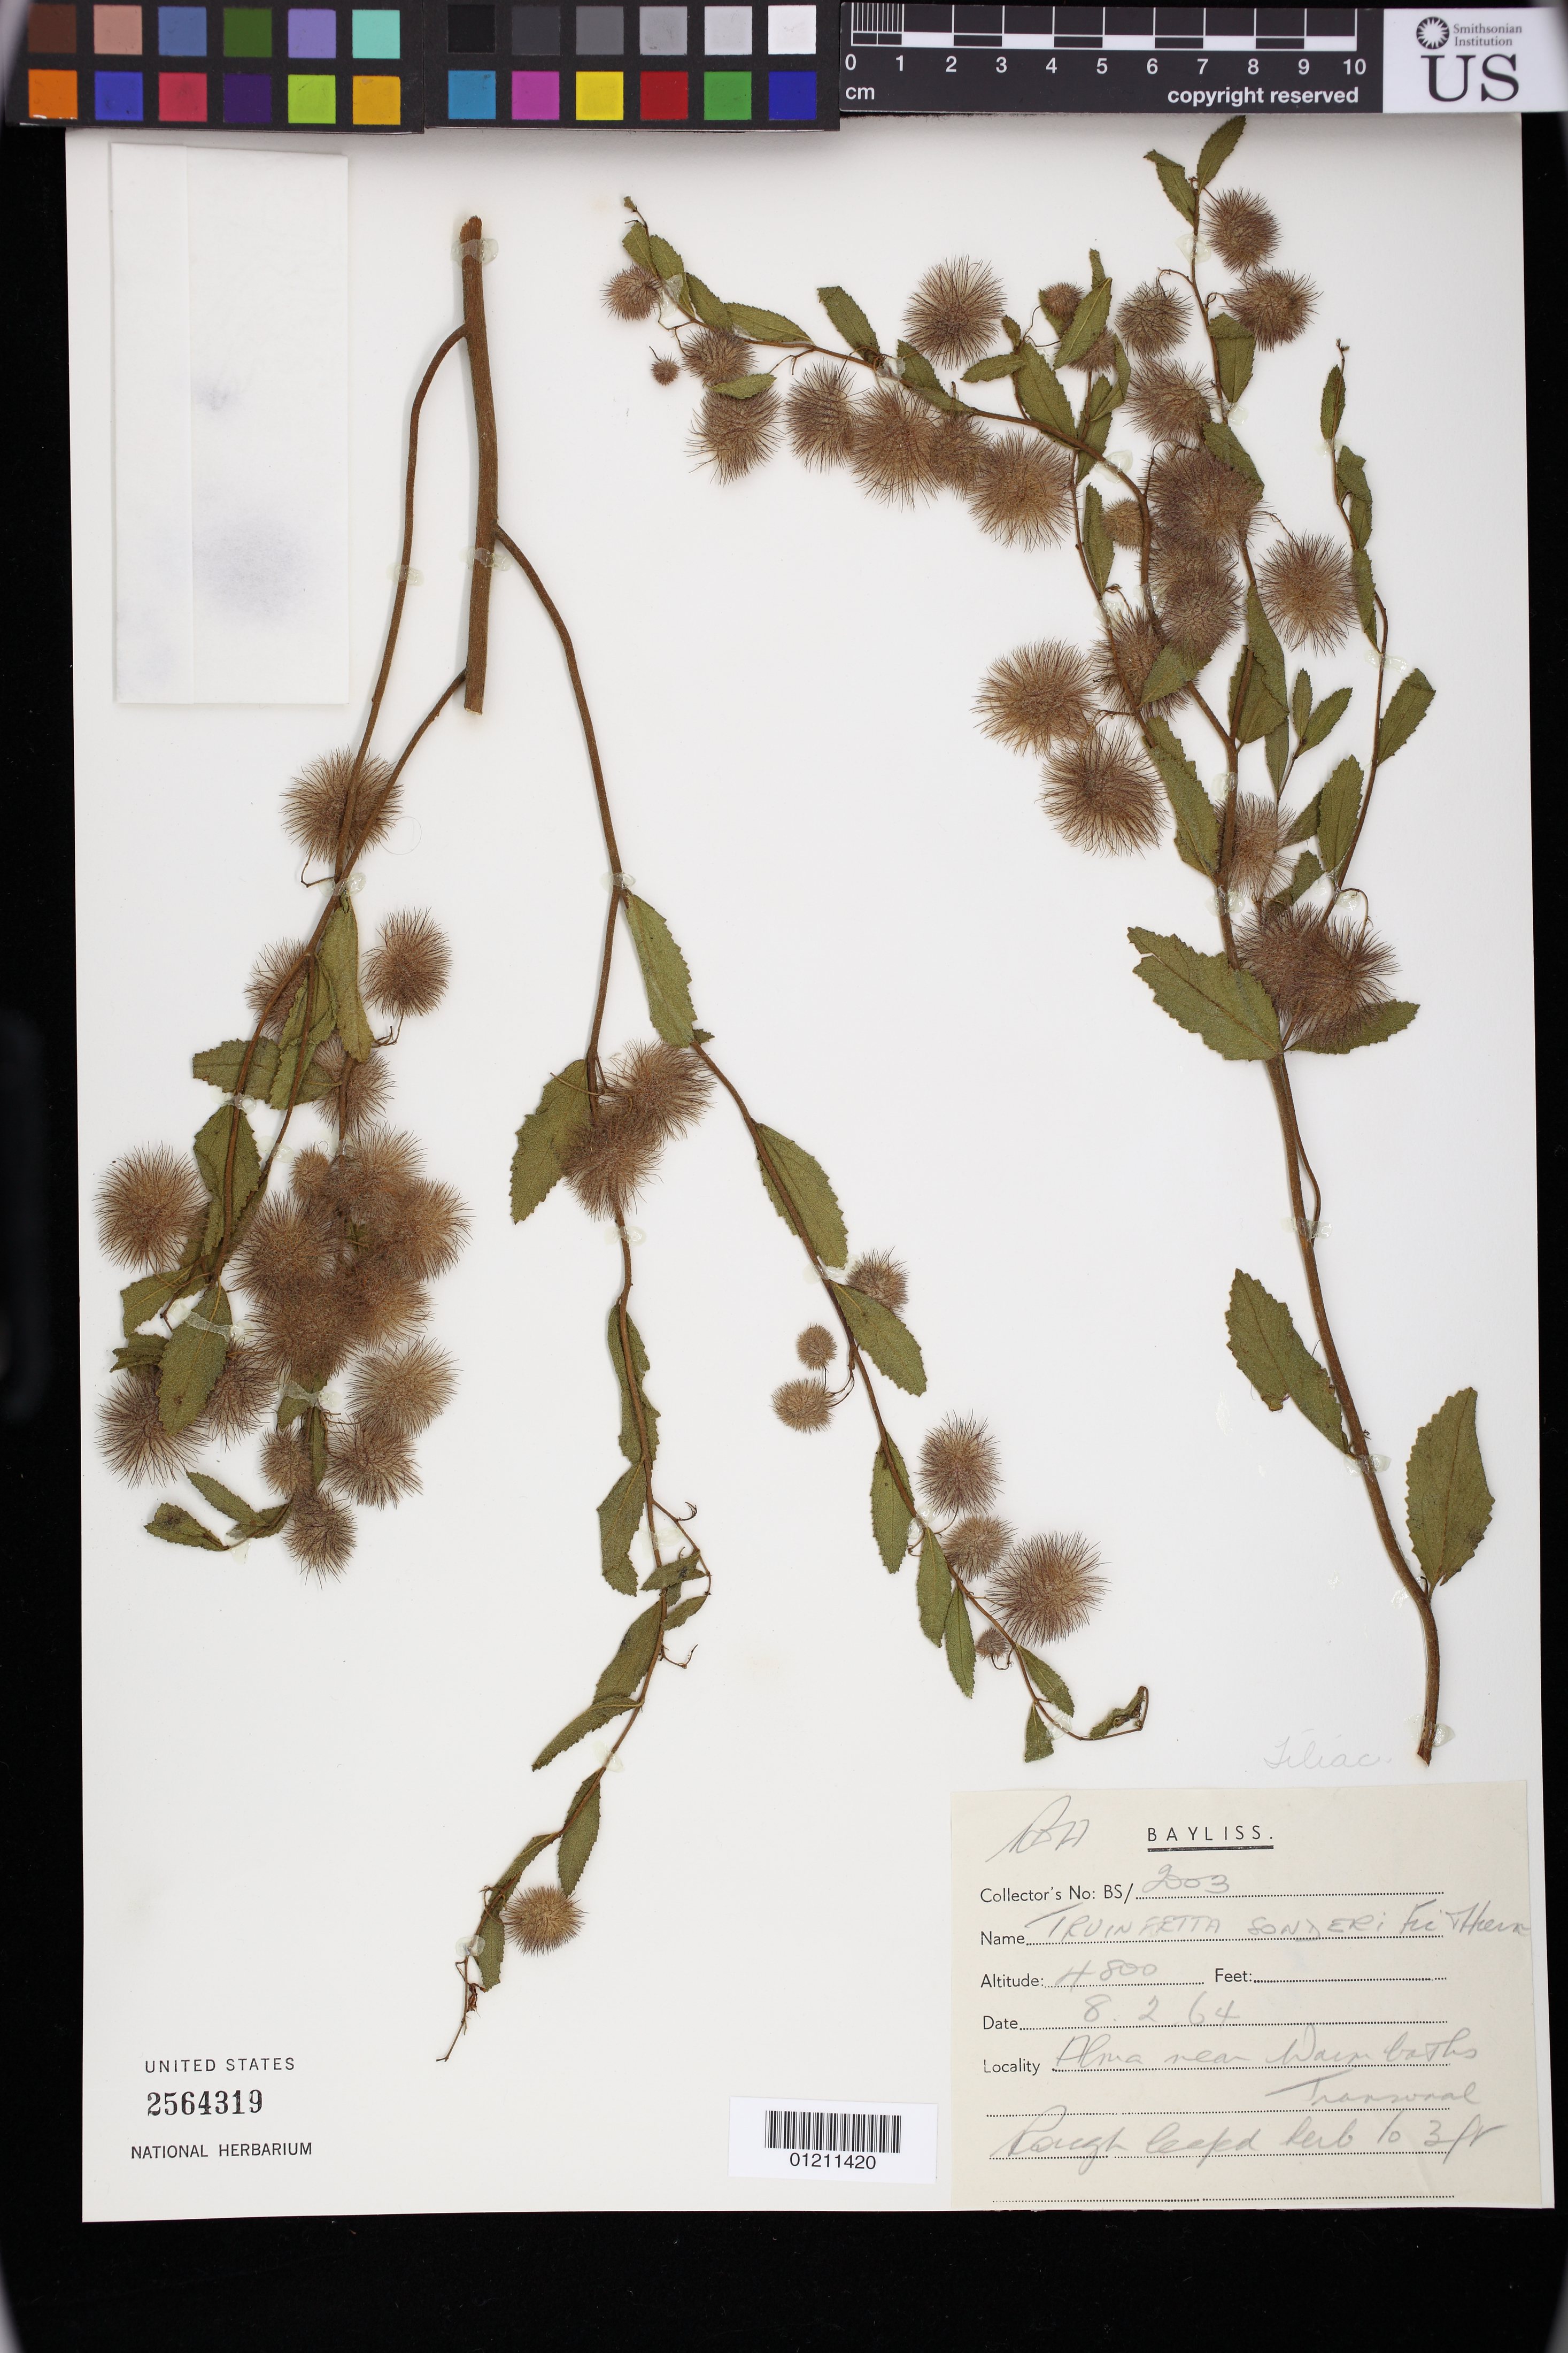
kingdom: Plantae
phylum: Tracheophyta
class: Magnoliopsida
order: Malvales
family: Malvaceae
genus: Triumfetta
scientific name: Triumfetta sonderi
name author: Ficalho & Hiern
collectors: R. D. Bayliss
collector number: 2003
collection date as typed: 02 Aug 1964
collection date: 1964-08-02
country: South Africa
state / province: Limpopo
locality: Alma near Warmbaths Transvaal.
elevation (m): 1463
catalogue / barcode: US 2564319